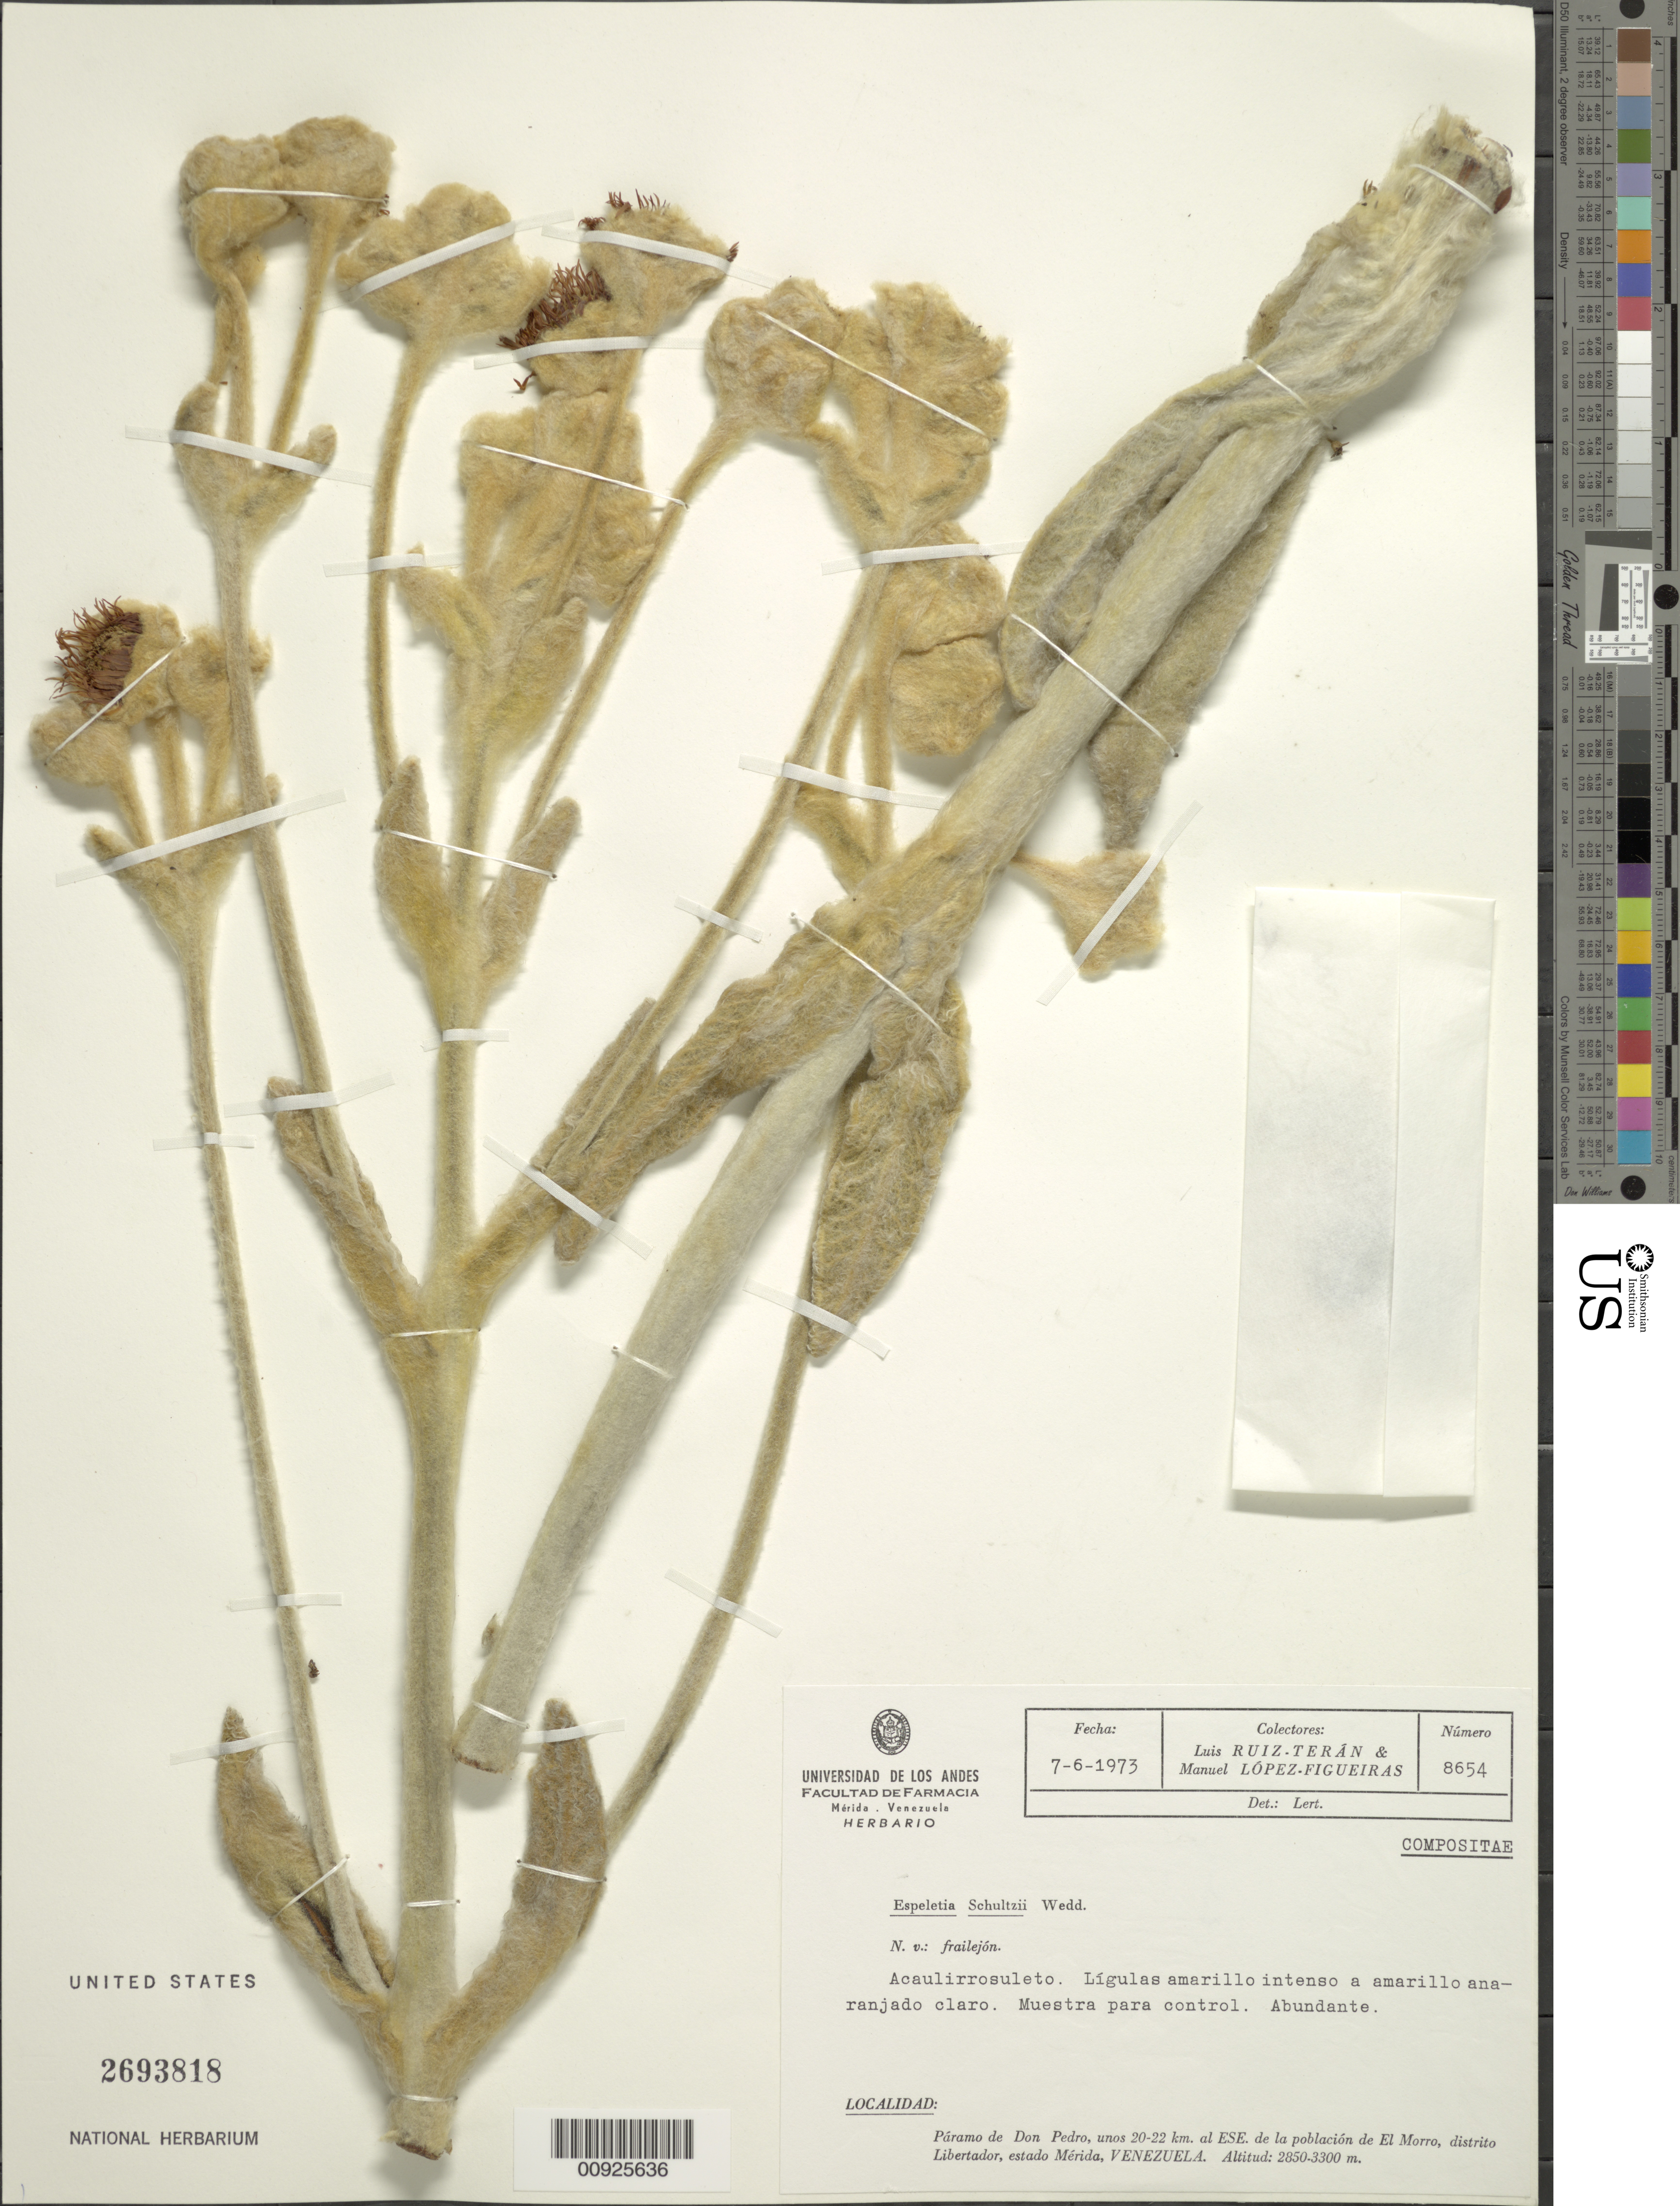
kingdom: Plantae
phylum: Tracheophyta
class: Magnoliopsida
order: Asterales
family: Asteraceae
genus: Espeletia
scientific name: Espeletia schultzii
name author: Wedd.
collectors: L. E. Ruíz-Terán & M. López Figueiras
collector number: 8654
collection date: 1973-06-07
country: Venezuela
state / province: Mérida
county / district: Libertador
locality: P. de Don Pedro. Páramo de Don Pedro, unos 20-22 km al ESE de la población de El Morro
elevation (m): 2850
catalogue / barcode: US 2693818